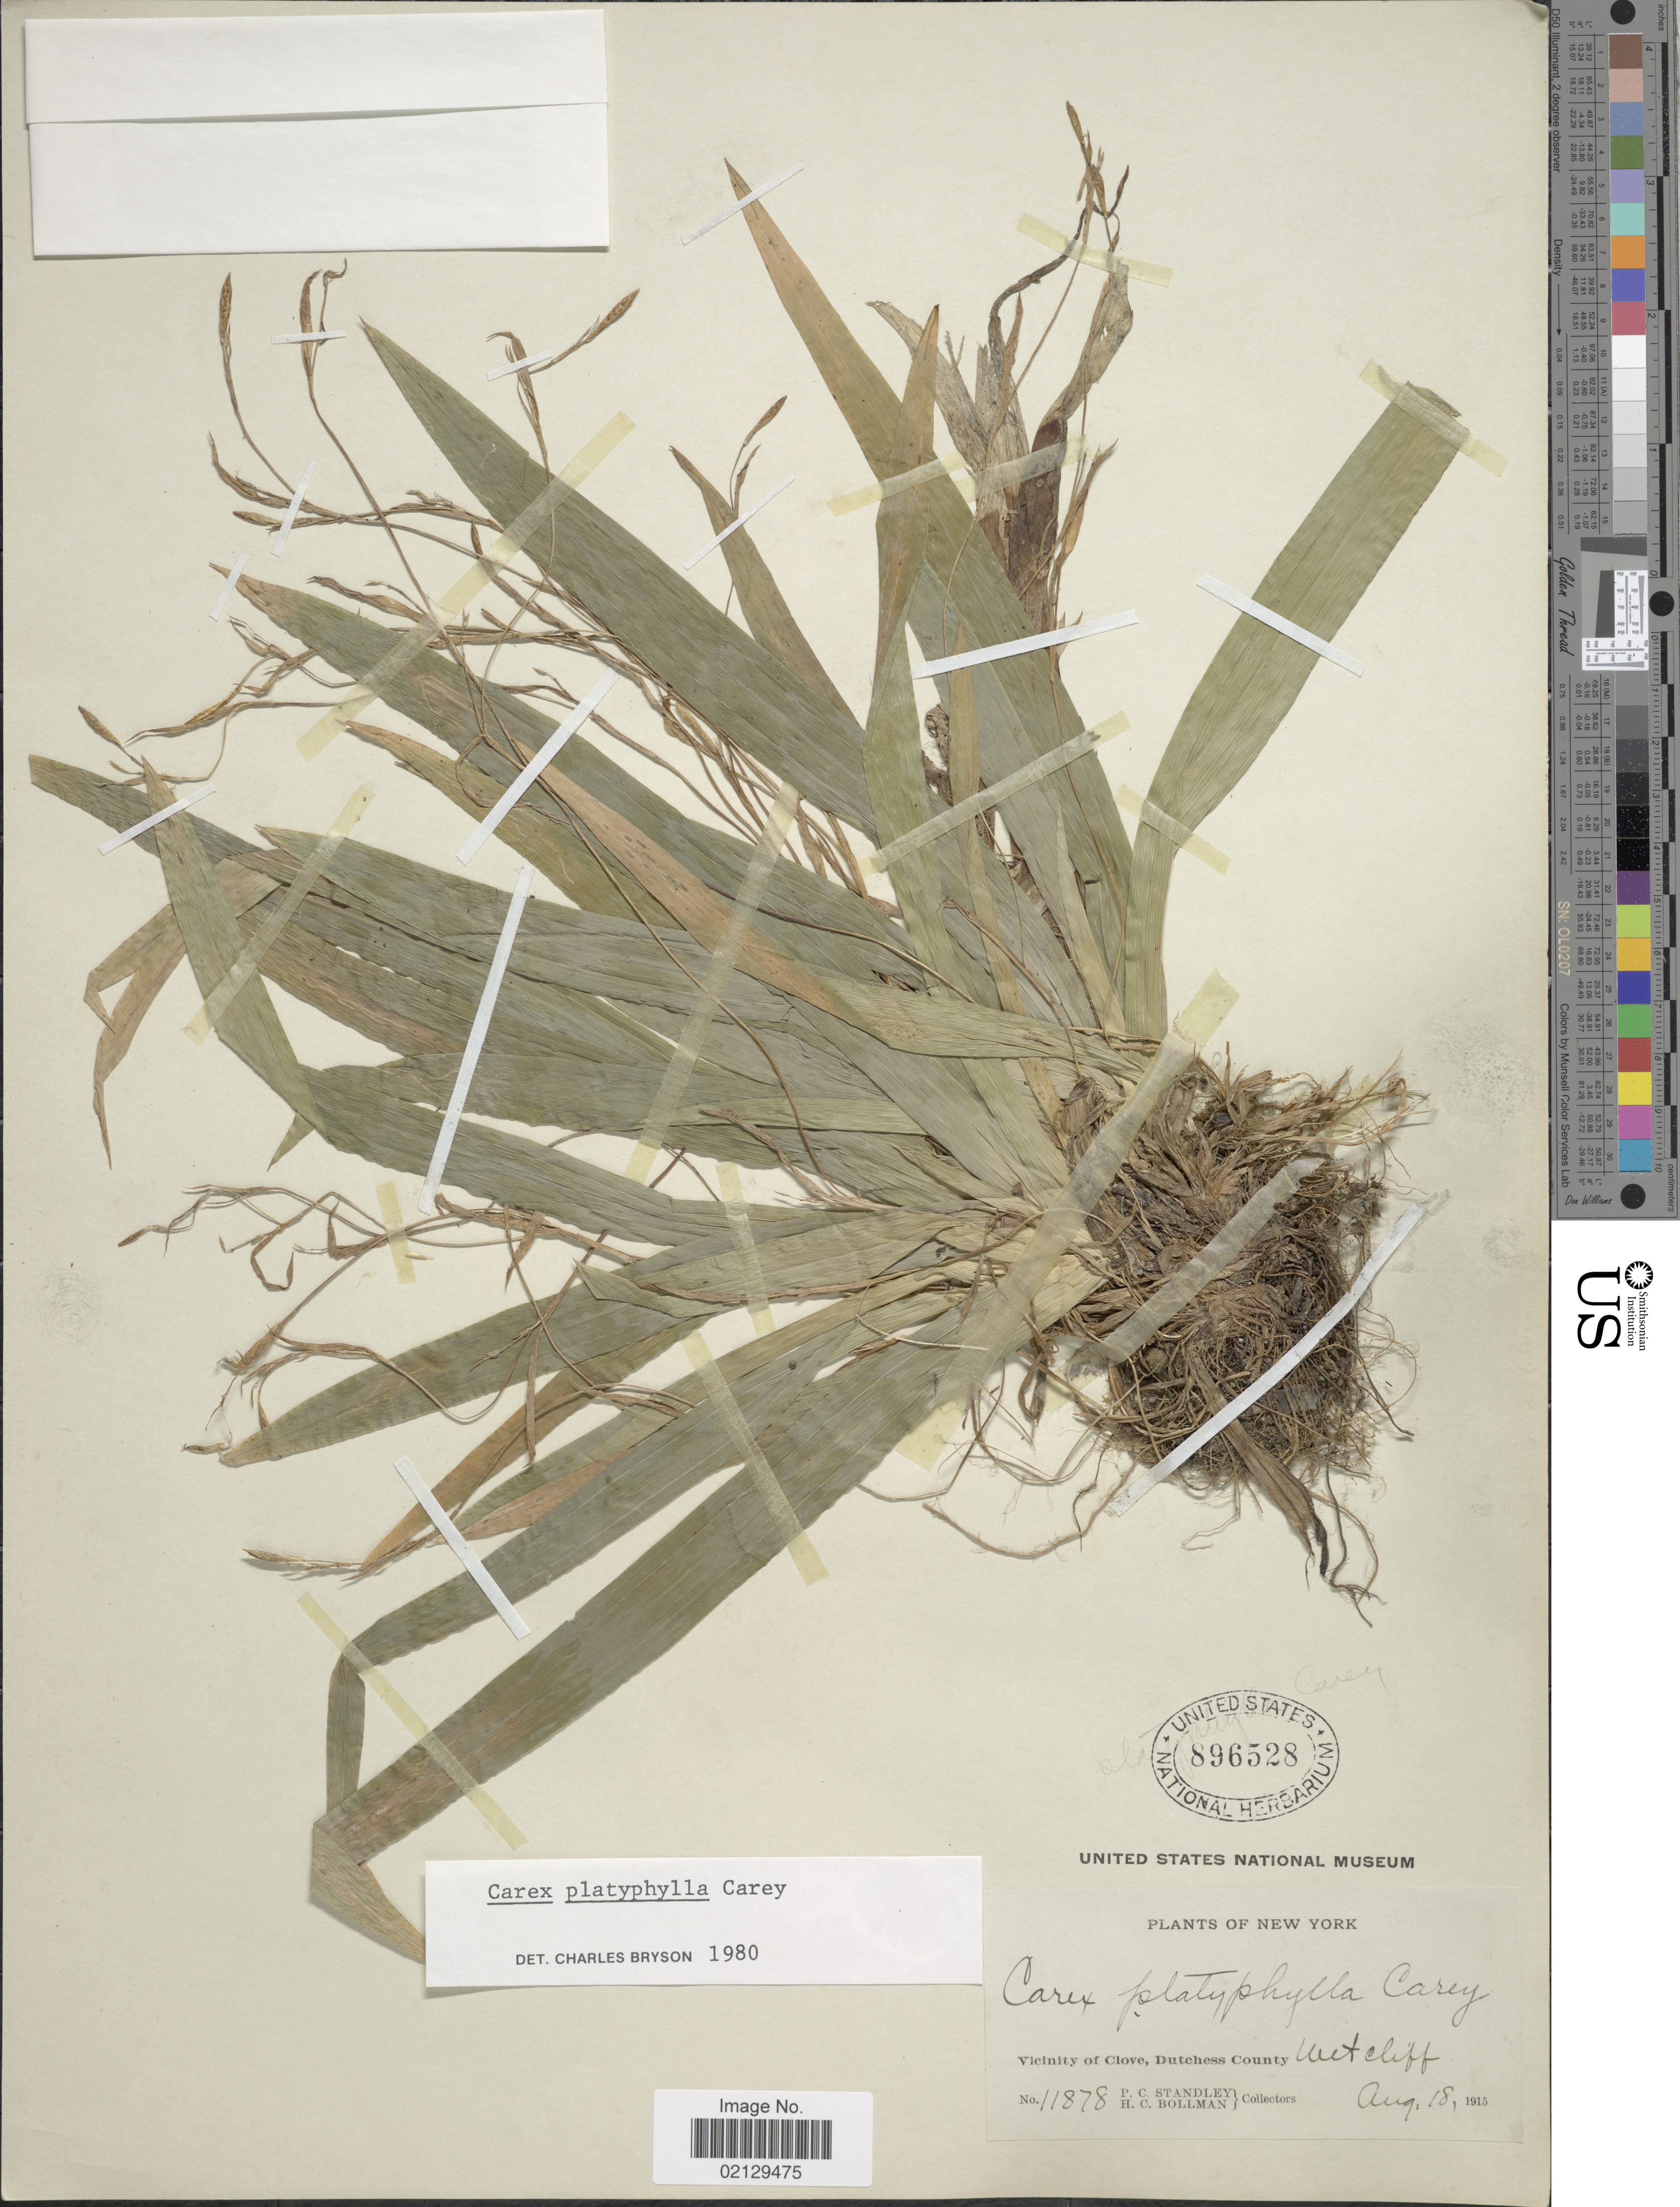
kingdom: Plantae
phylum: Tracheophyta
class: Liliopsida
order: Poales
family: Cyperaceae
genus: Carex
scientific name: Carex platyphylla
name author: J. Carey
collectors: P. C. Standley & H. C. Bollman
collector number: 11878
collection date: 1915-08-18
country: United States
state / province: New York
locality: Vicinity of Clove, Dutchess County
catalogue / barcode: US 896528